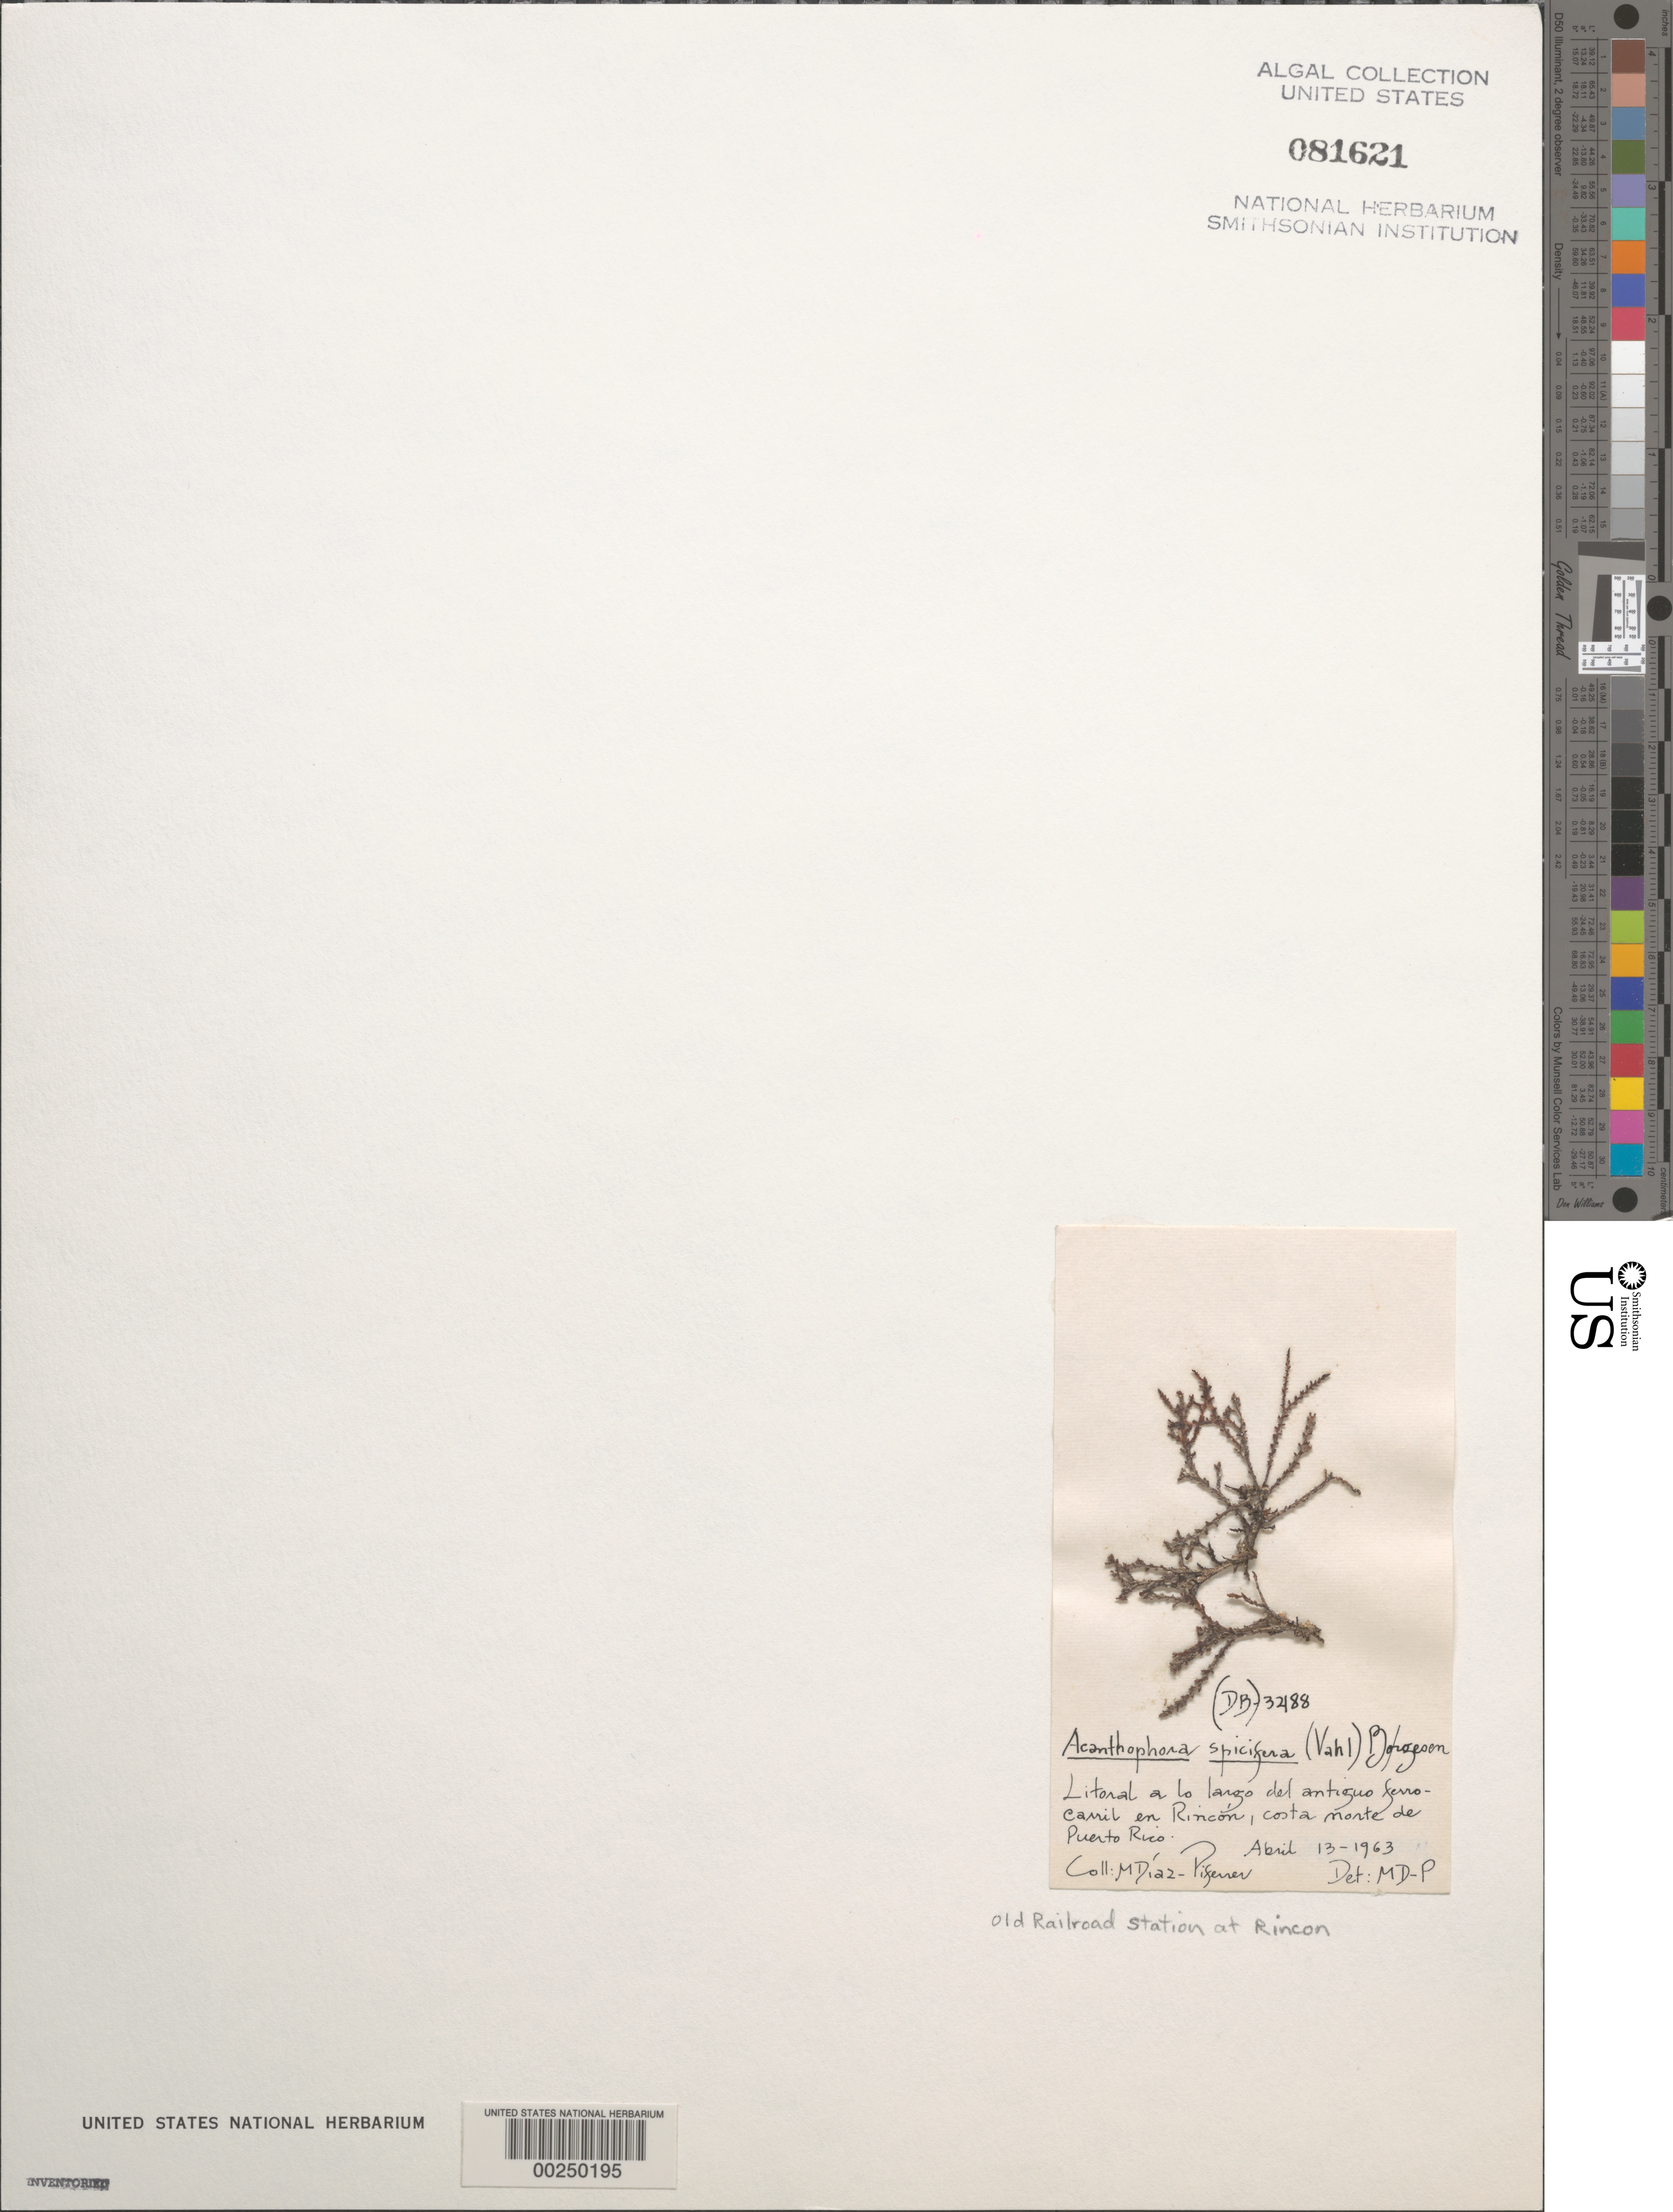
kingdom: Plantae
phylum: Rhodophyta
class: Florideophyceae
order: Ceramiales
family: Rhodomelaceae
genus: Acanthophora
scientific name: Acanthophora spicifera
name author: (Vahl) Børgesen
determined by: Diaz-Piferrer, M.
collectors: M. Diaz-Piferrer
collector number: (db) 3488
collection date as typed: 13 Apr 1963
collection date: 1963-04-13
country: Puerto Rico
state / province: Rincon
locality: Rincon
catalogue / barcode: US 81621